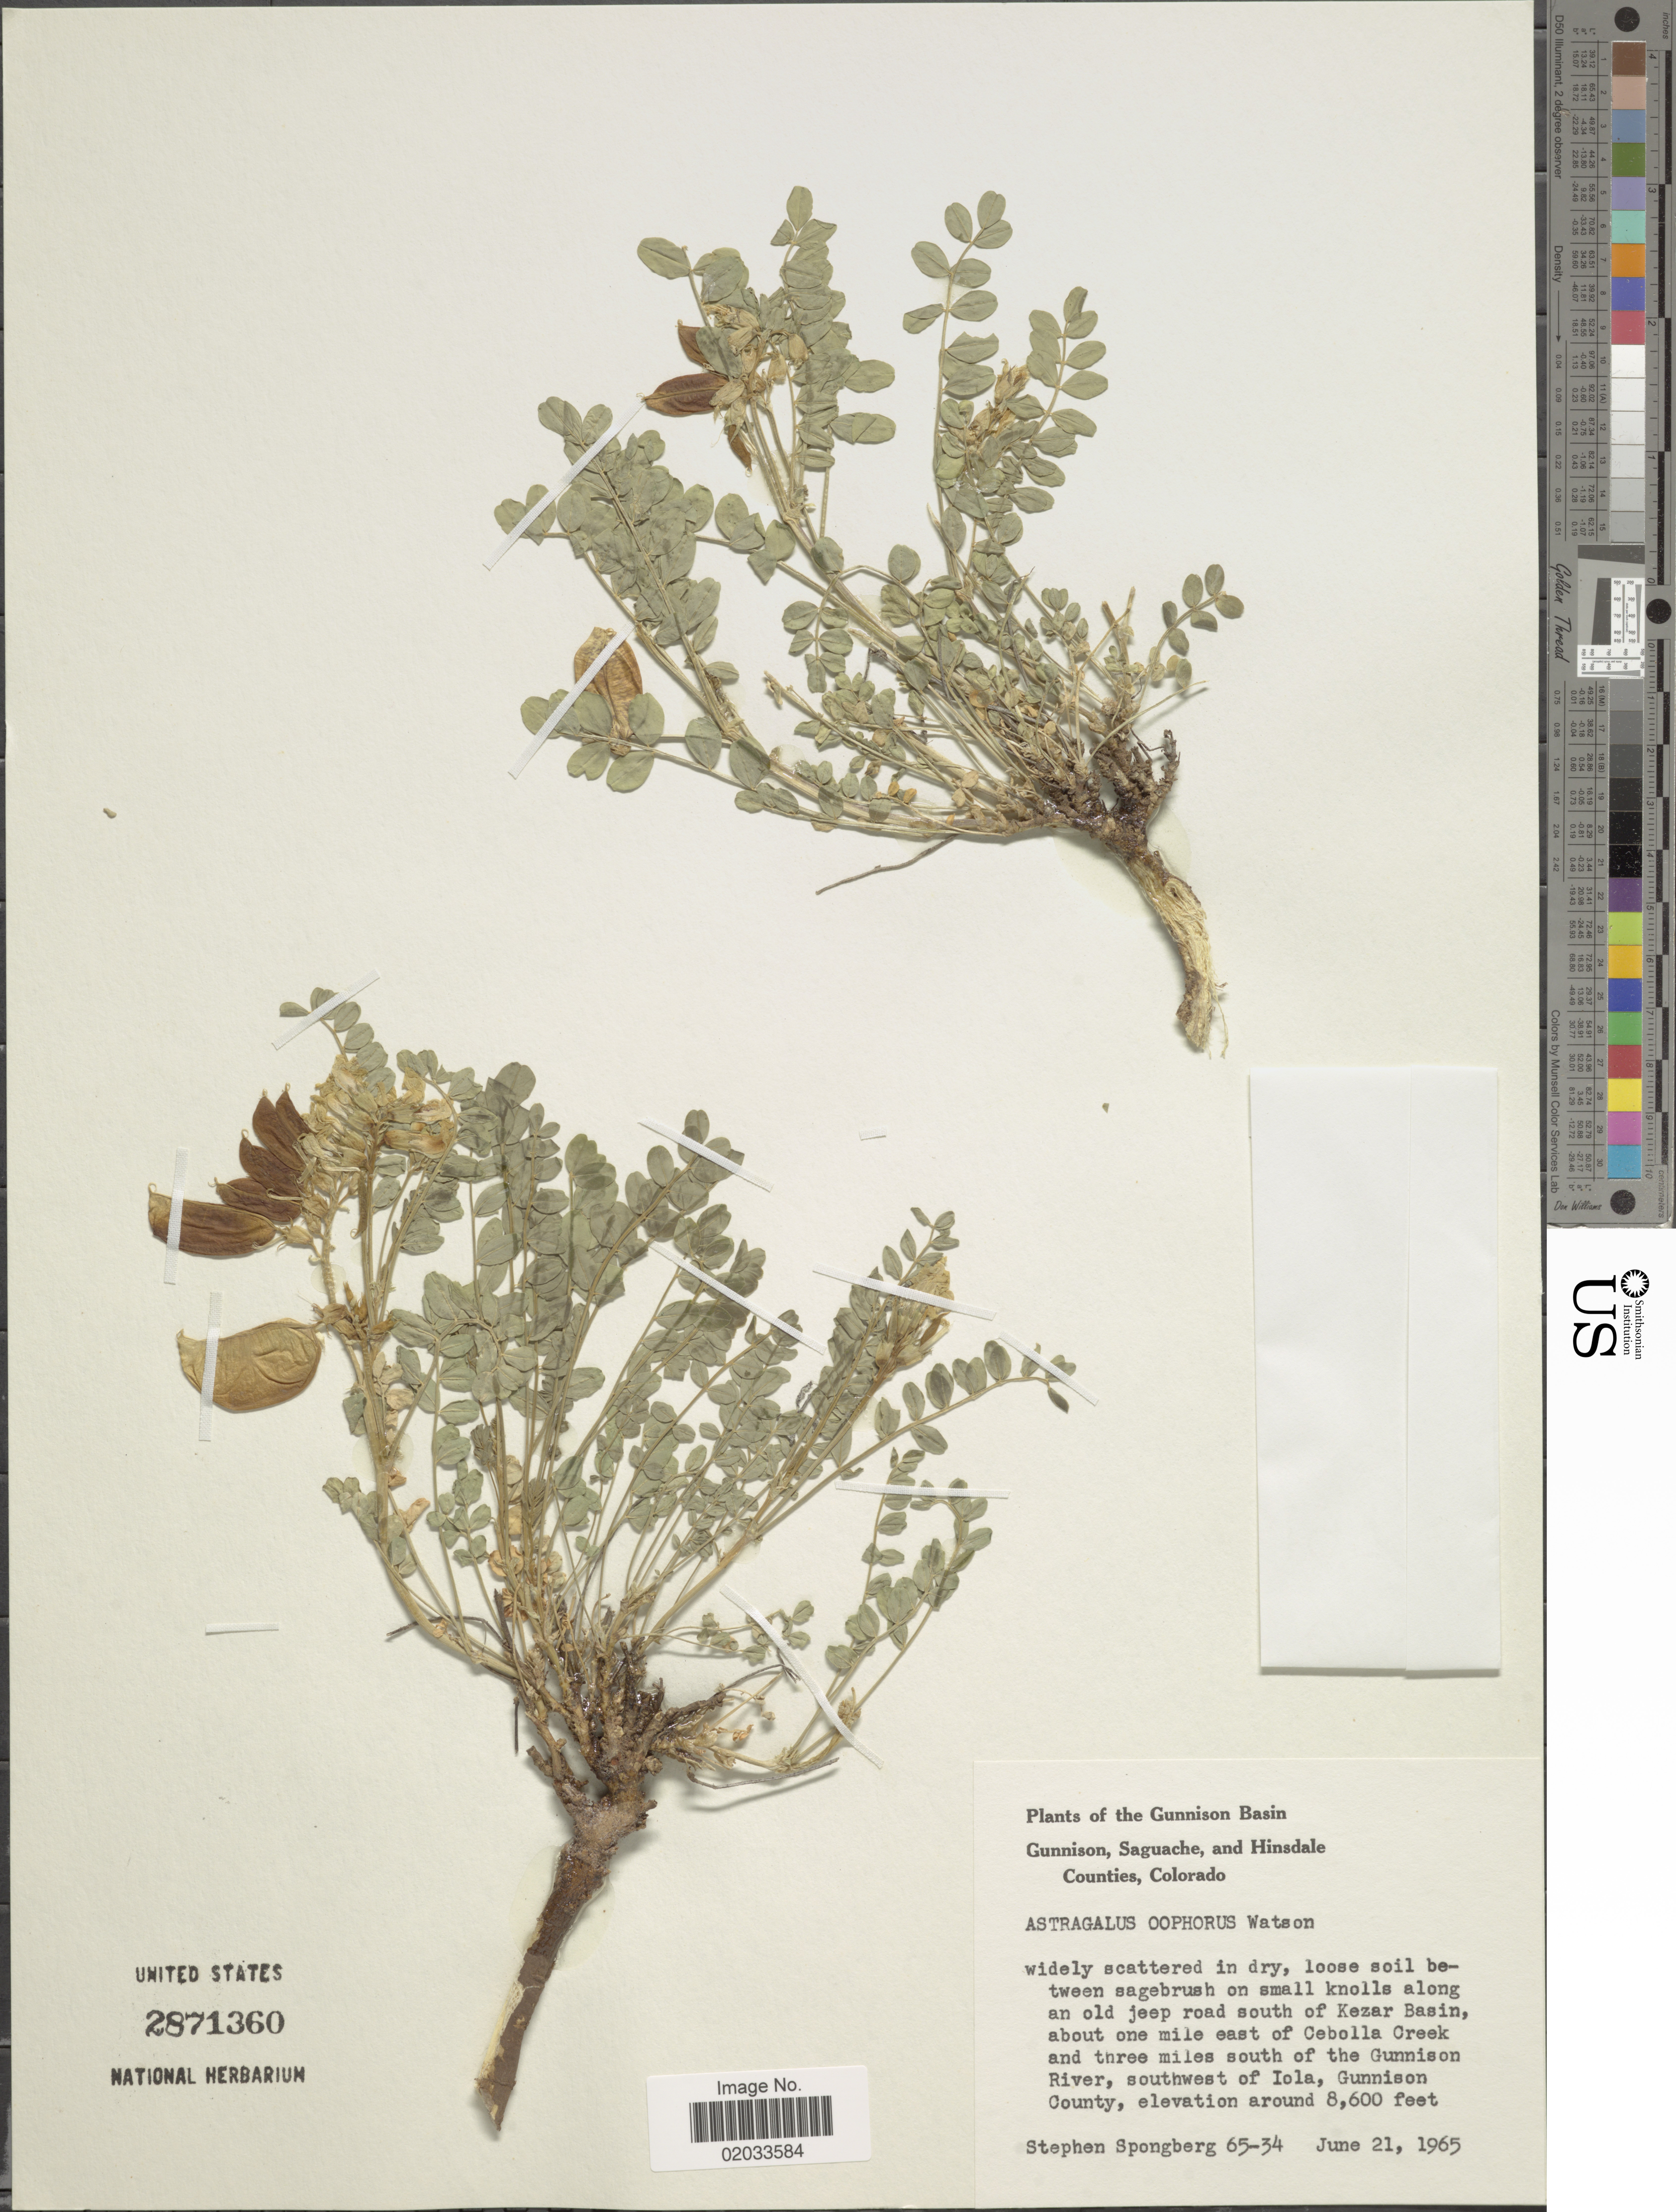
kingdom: Plantae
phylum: Tracheophyta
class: Magnoliopsida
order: Fabales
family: Fabaceae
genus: Astragalus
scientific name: Astragalus oophorus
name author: S. Watson in C. King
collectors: S. A.Spongberg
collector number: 65-34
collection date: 1965-06-21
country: United States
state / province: Colorado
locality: Gunnison Basin, Gunnison, Saguache, and Hinsdale Counties, along an old jeep road south of Kezar Basin, about one mile east of Cebolla Creek and three miles south of the Gunnison River, southwest of Iola, Gunnison County.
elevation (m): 2621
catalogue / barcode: US 2871360